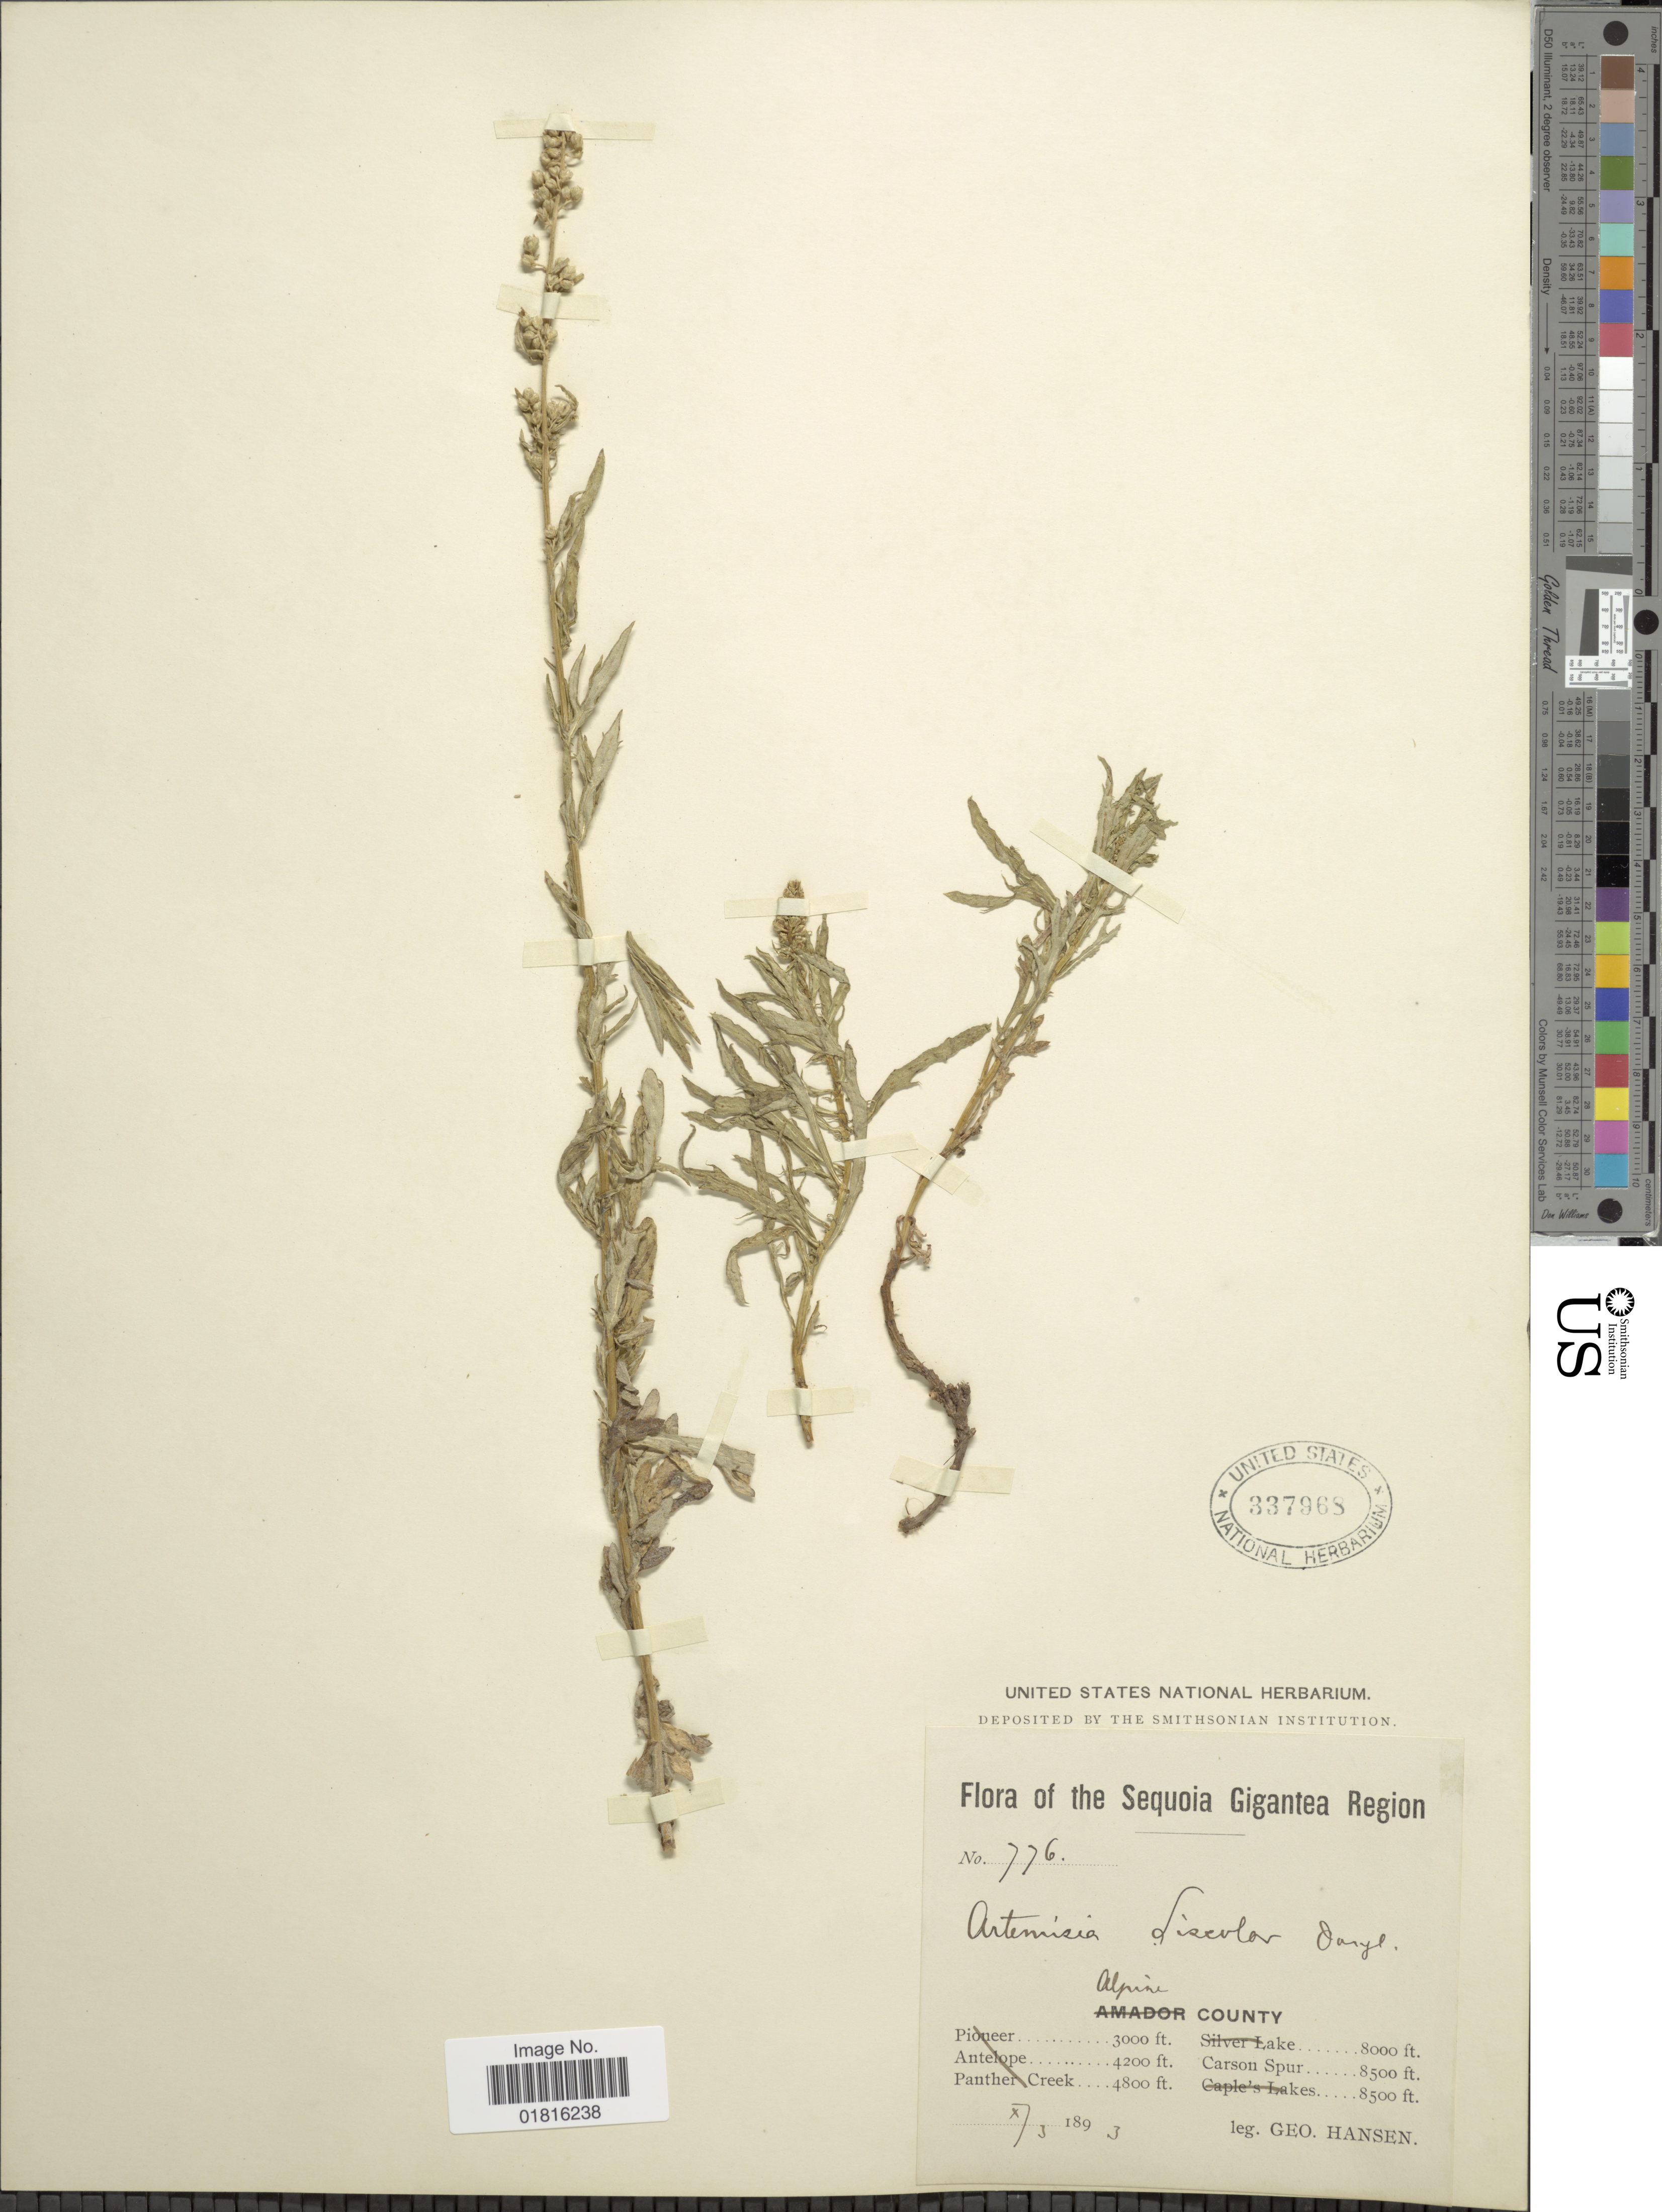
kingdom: Plantae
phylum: Tracheophyta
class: Magnoliopsida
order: Asterales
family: Asteraceae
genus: Artemisia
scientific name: Artemisia ludoviciana subsp. incompta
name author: (Nutt.) D.D. Keck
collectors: G. Hansen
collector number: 77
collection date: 1893-10-03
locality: The Sequoia gigantea Region, Alpine County, Carson Spur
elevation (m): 2591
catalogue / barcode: US 337968